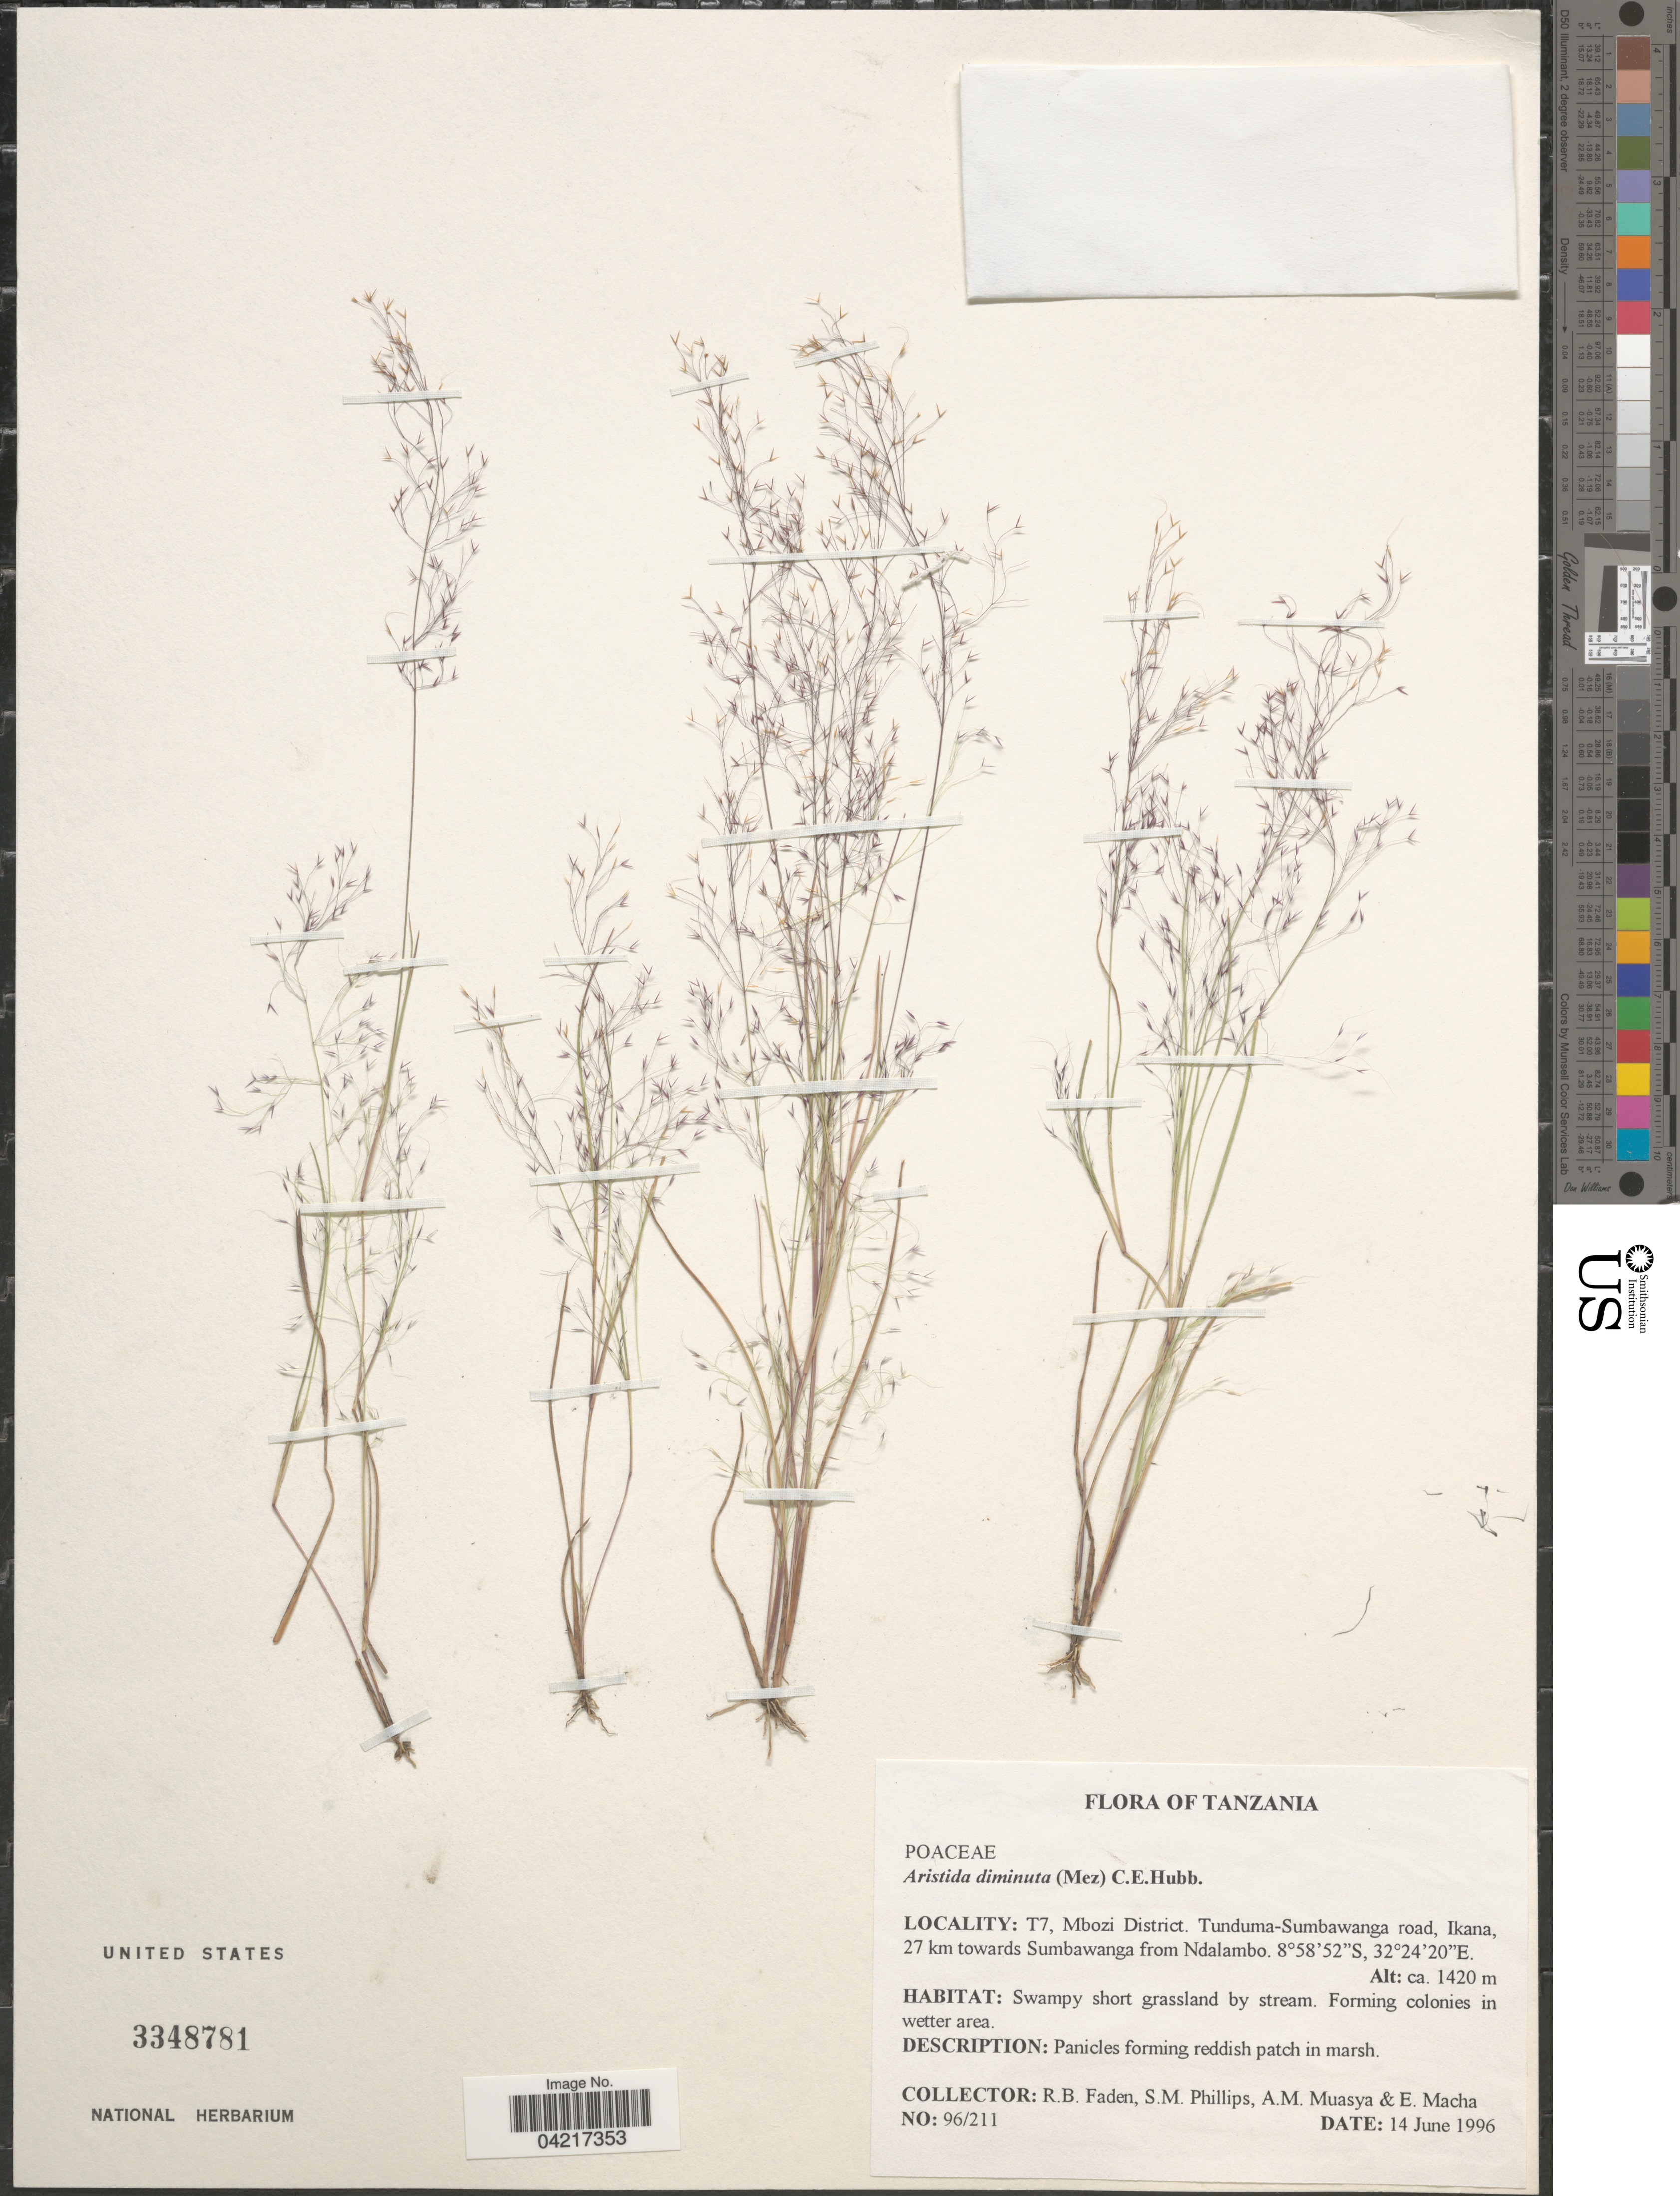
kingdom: Plantae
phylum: Tracheophyta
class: Liliopsida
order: Poales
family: Poaceae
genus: Aristida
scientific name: Aristida diminuta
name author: (Mez) C. E. Hubb.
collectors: R. B. Faden, S. M. Phillips, A. Muasya & E. Macha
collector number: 96/211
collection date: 1996-06-14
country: Tanzania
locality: T7, Mbozi District. Tunduma-Sumbawanga road, Ikana, 27 km towards Sumbawanga from Ndalambo.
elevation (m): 1420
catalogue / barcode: US 3348781